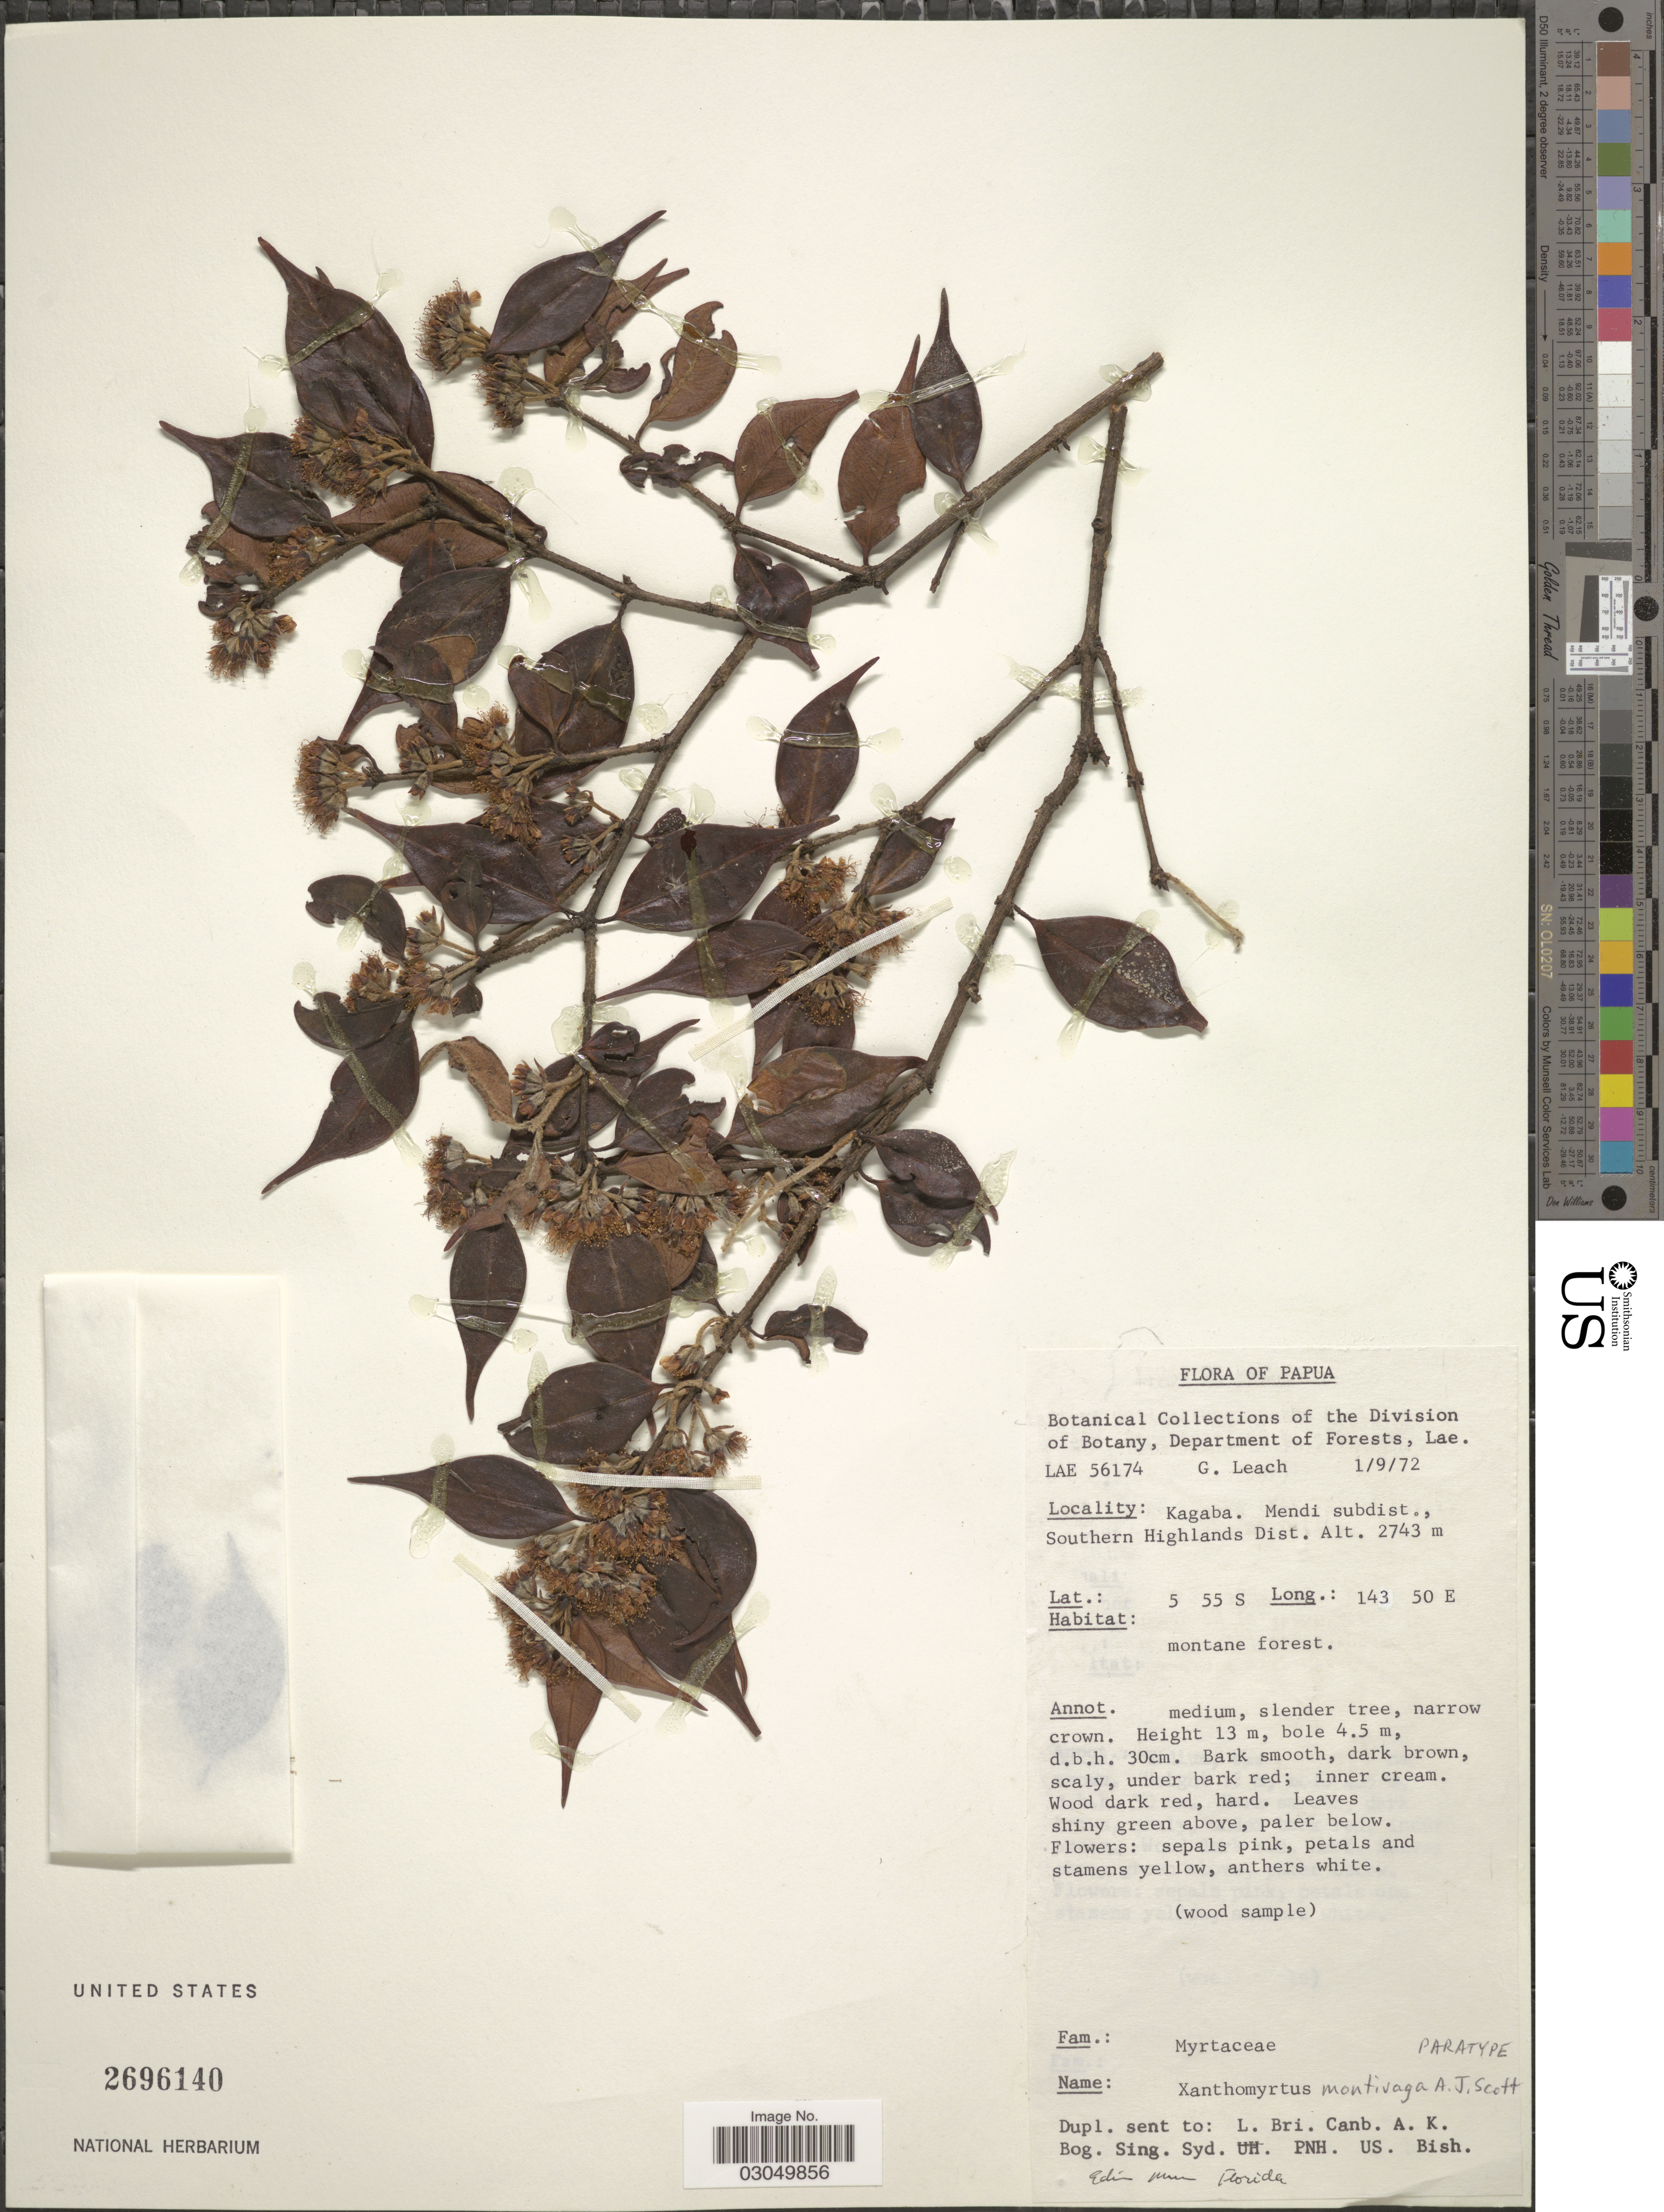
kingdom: Plantae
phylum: Tracheophyta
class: Magnoliopsida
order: Myrtales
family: Myrtaceae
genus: Xanthomyrtus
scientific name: Xanthomyrtus montivaga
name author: A.J. Scott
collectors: G. Leach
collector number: LAE 56174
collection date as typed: Transcribed d/m/y: 1/9/72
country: Papua New Guinea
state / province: Southern Highlands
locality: Kagaba. Mendi subdist., Southern Highlands Dist.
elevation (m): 2743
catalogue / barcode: US 2696140